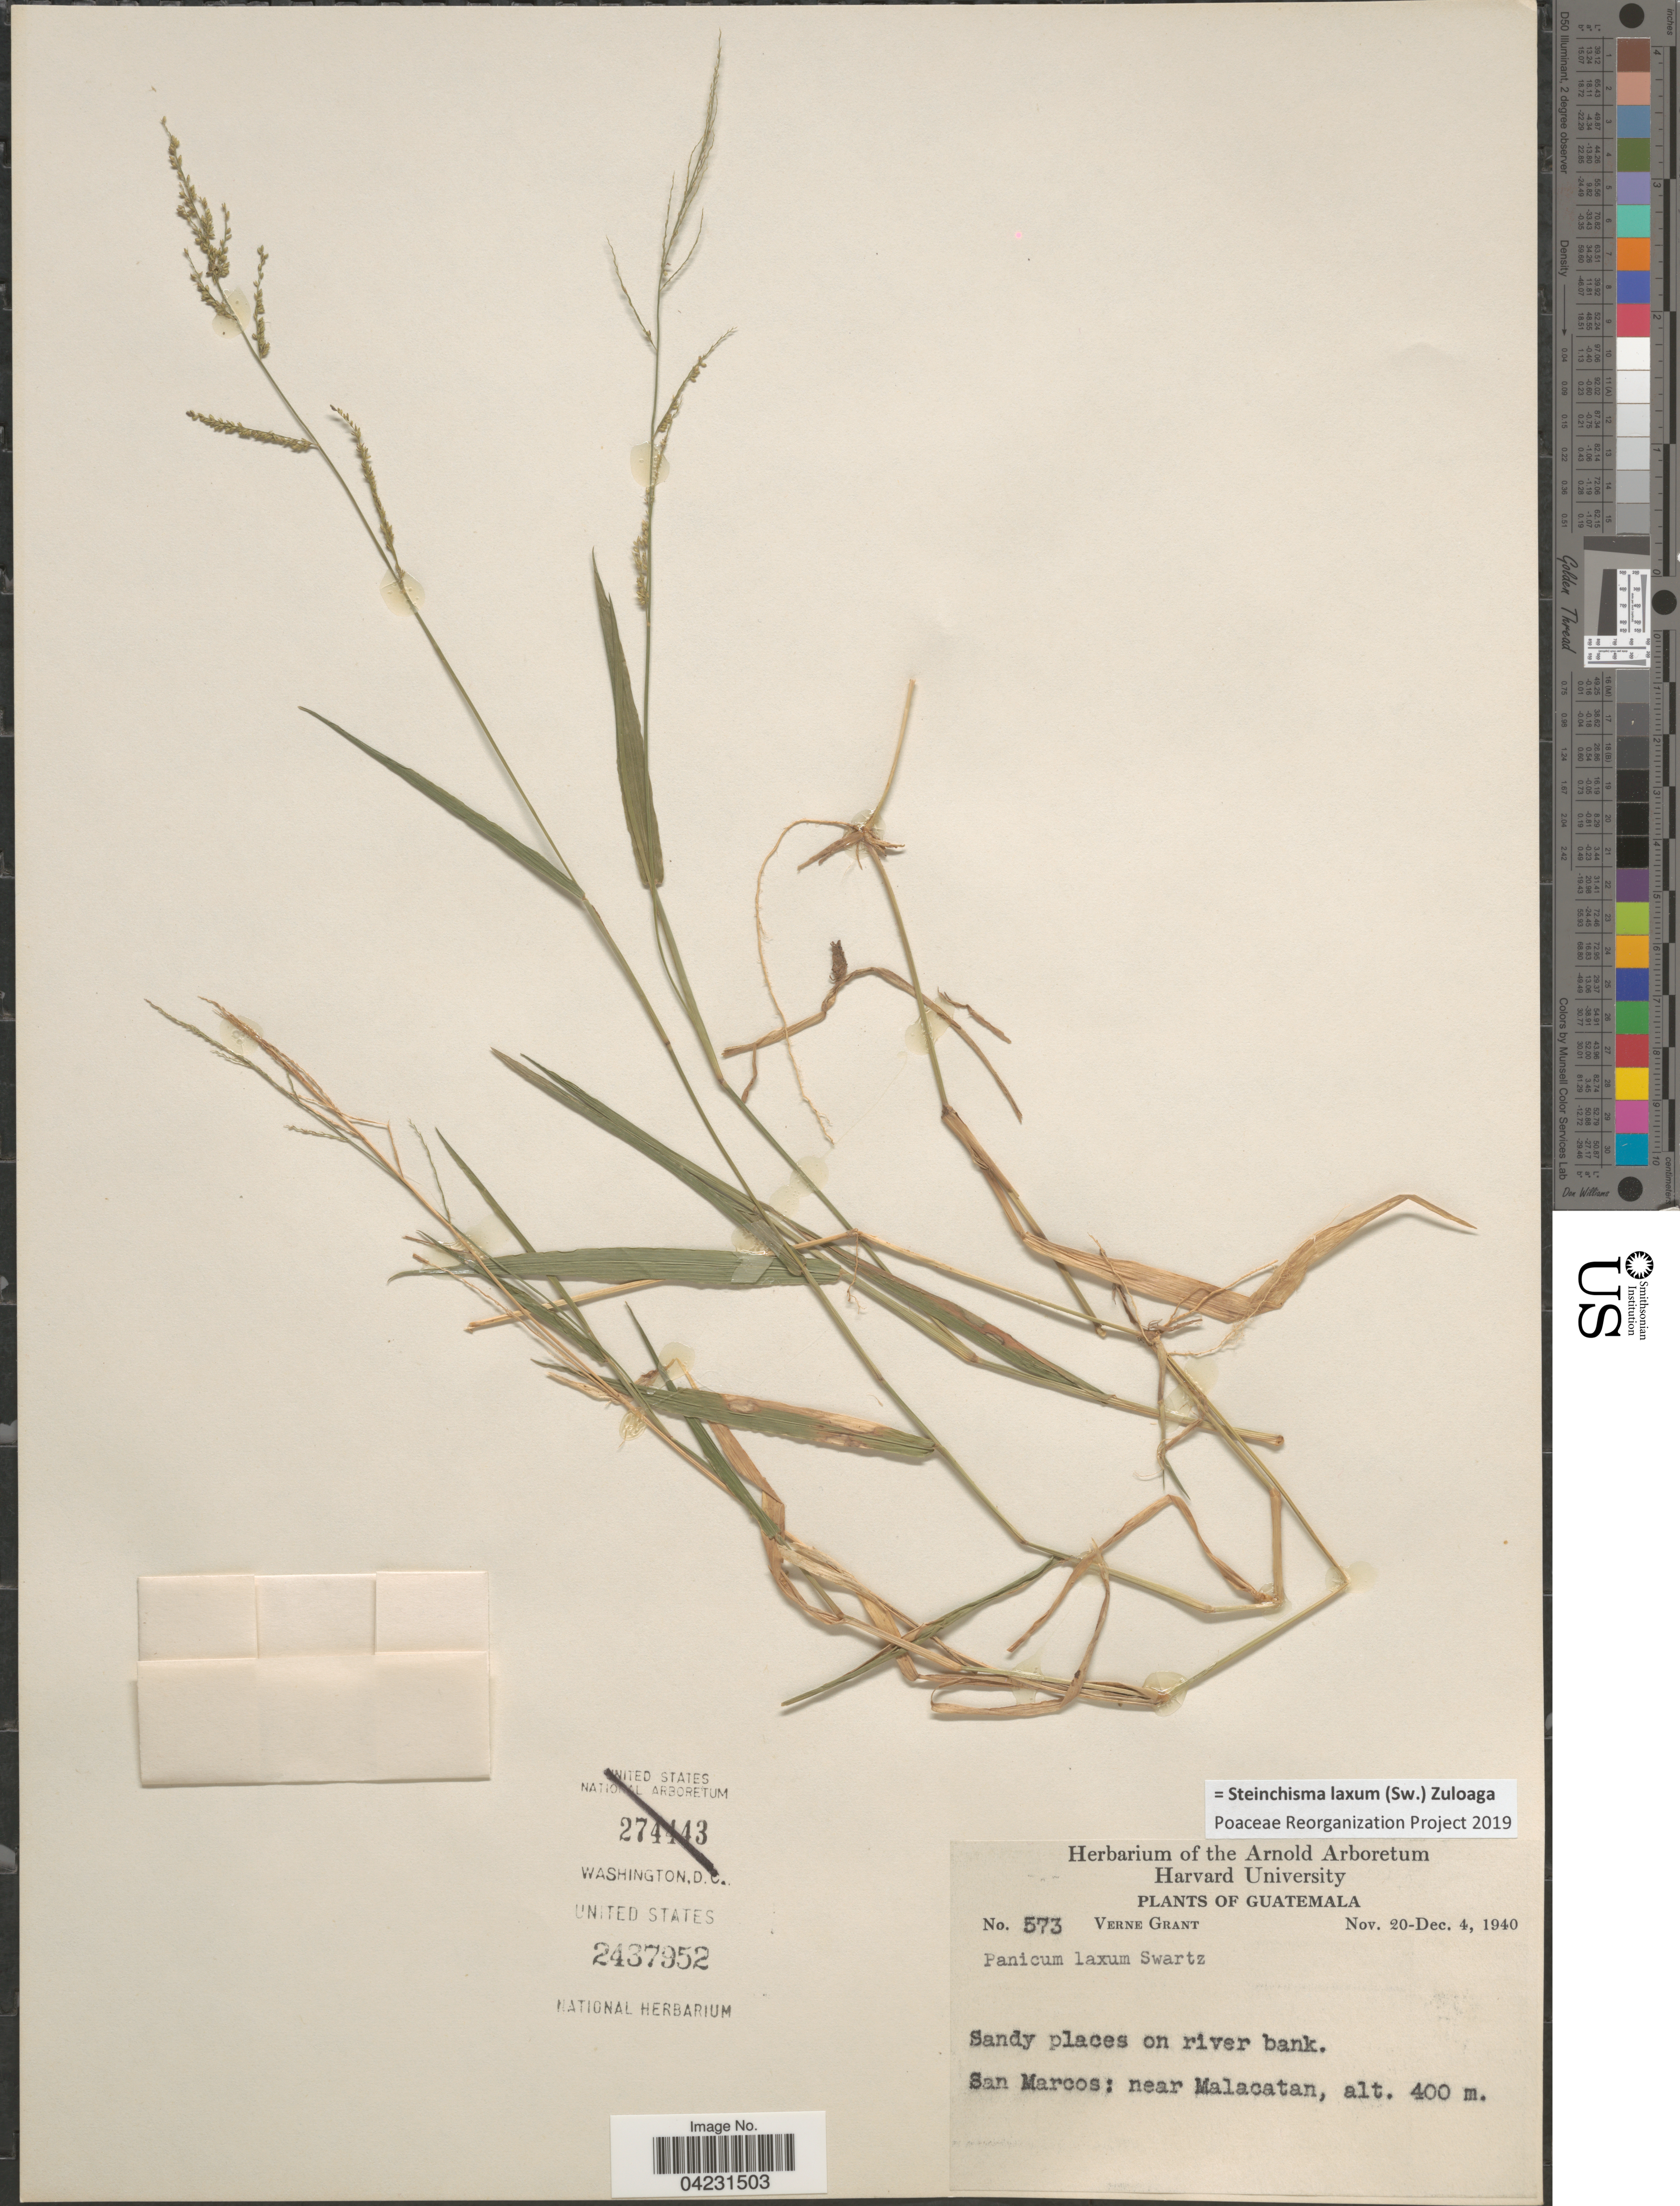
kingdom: Plantae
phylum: Tracheophyta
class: Liliopsida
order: Poales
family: Poaceae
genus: Steinchisma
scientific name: Steinchisma laxum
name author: (Sw.) Zuloaga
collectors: V. Grant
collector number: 573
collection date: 1940-11-20/1940-12-04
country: Guatemala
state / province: San Marcos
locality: Near Malacatan.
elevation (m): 400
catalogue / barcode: US 2437952